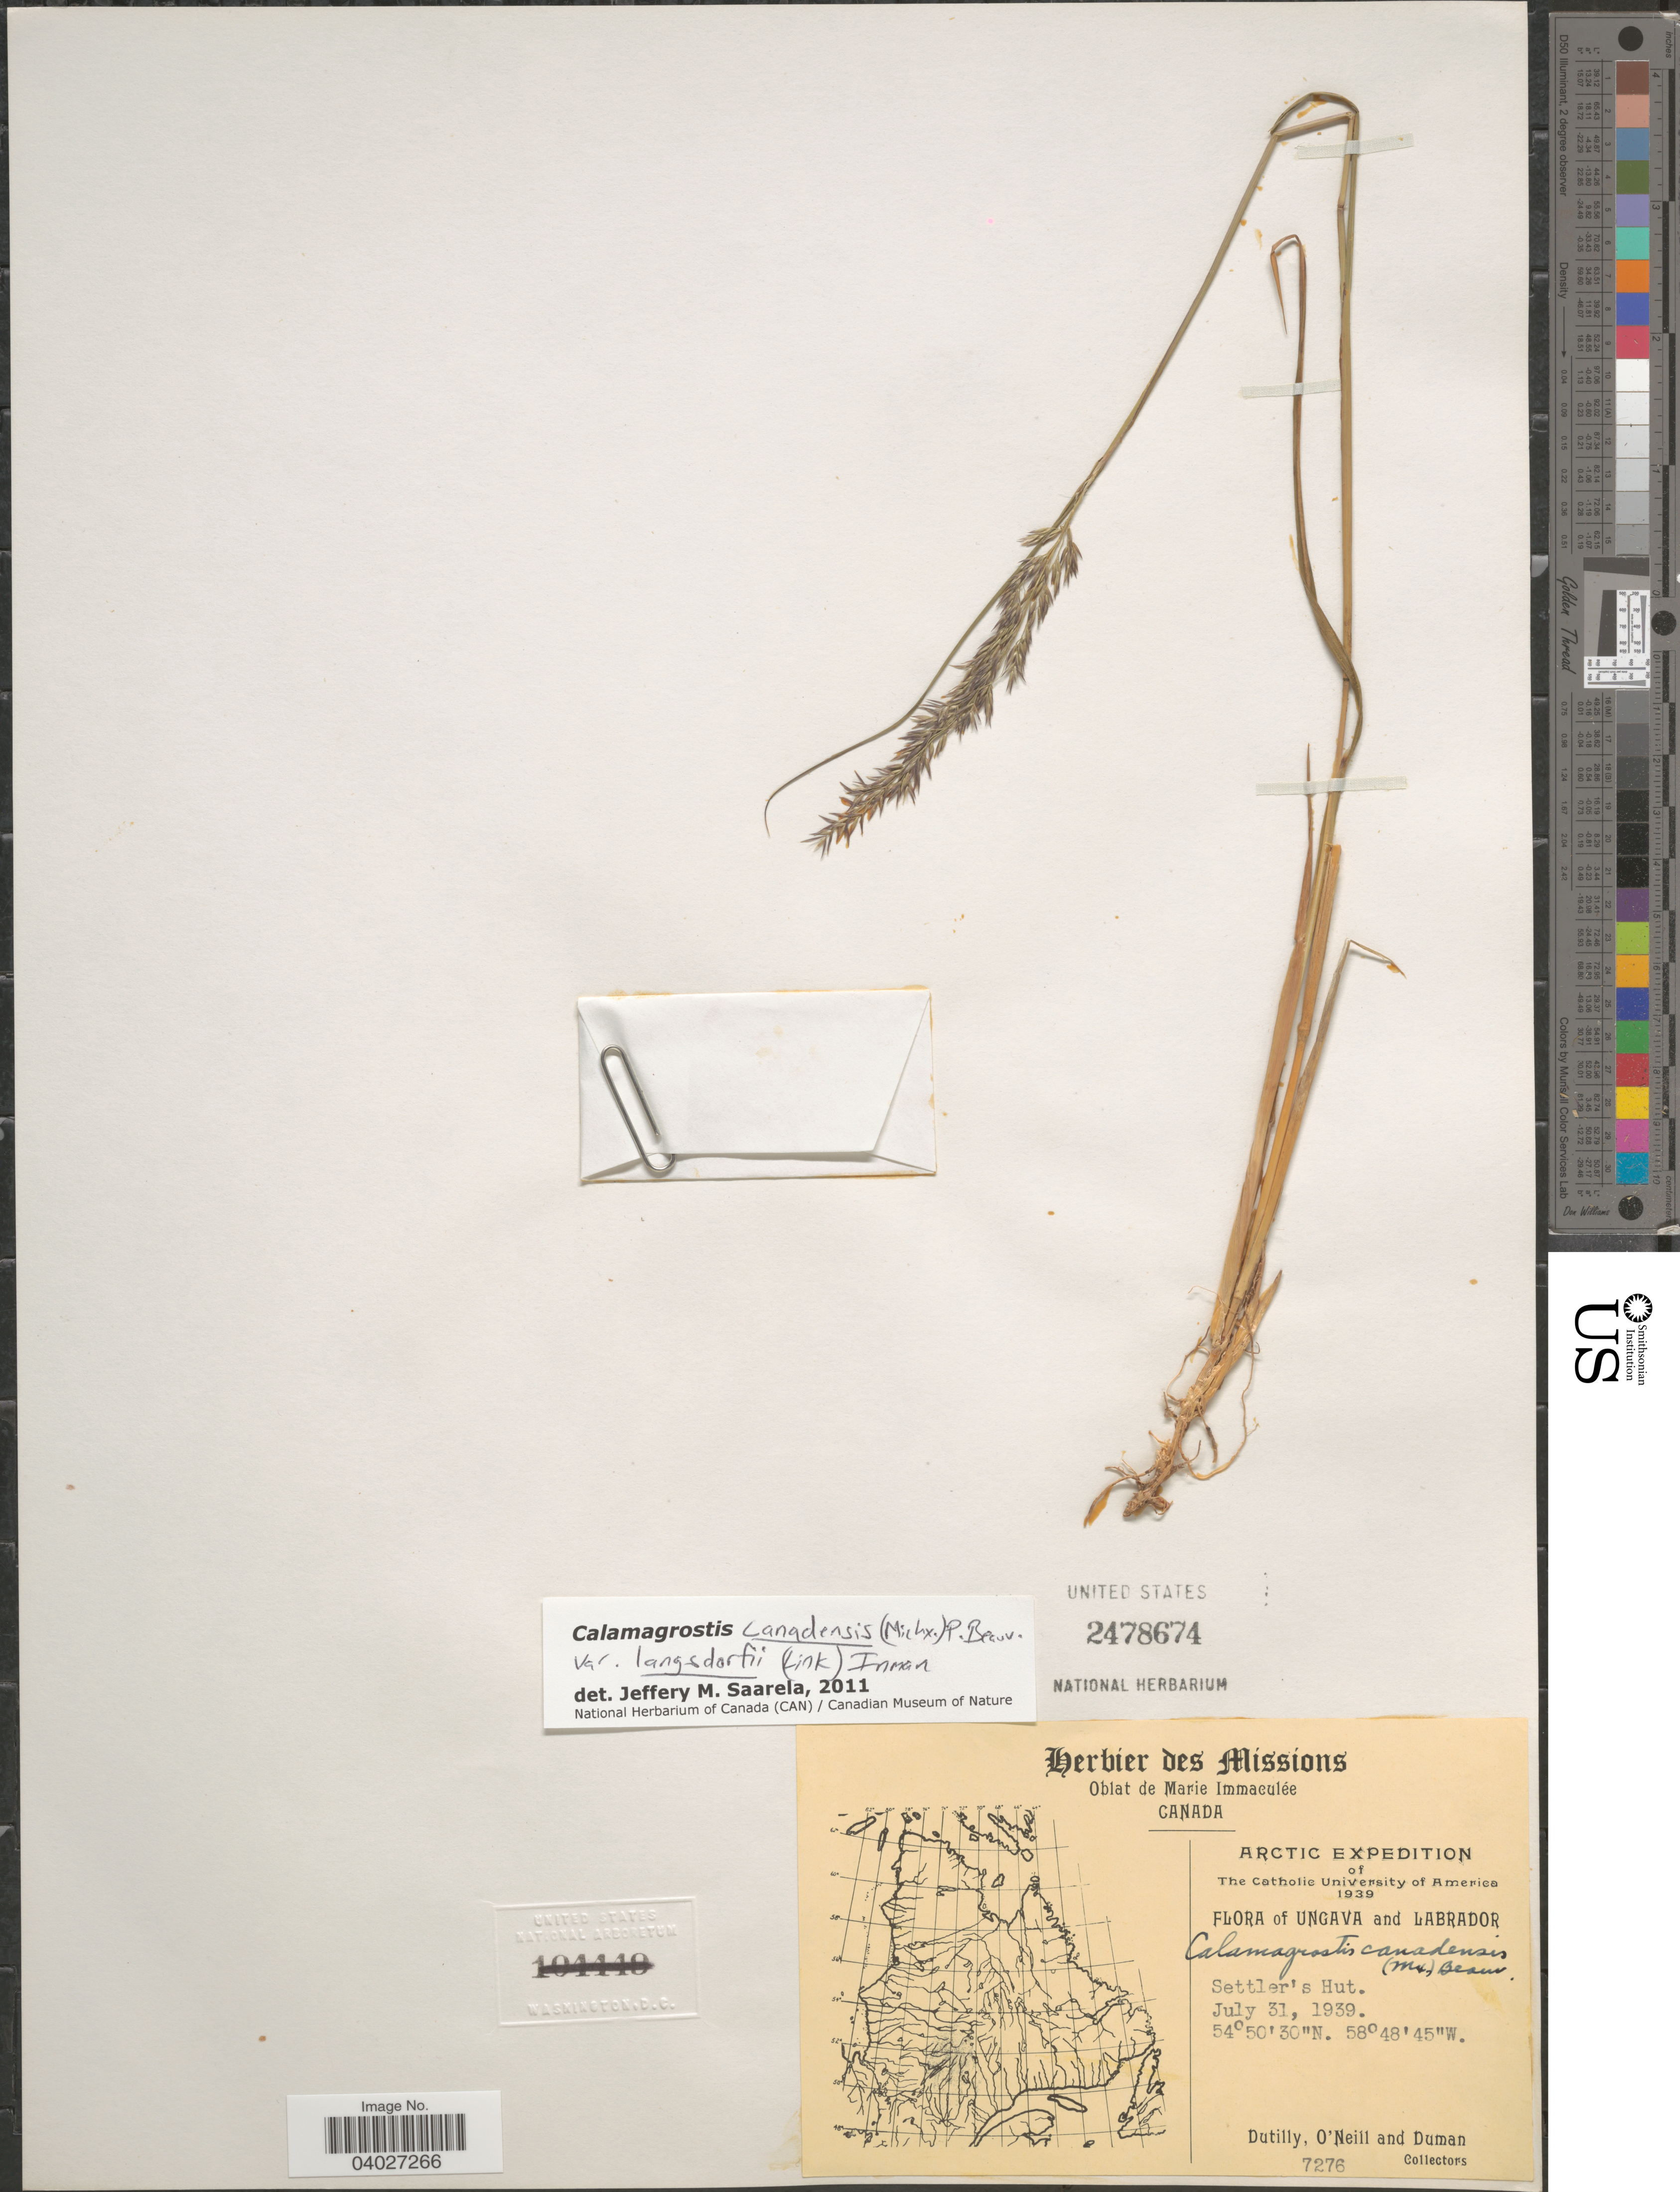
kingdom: Plantae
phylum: Tracheophyta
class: Liliopsida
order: Poales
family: Poaceae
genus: Calamagrostis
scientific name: Calamagrostis canadensis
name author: (Michx.) P. Beauv.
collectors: -. Dutilly, -. O'Neill & -. Duman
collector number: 7276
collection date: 1939-07-31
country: Canada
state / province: Newfoundland and Labrador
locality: Ungava and Labrador. Settler's Hut.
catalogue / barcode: US 2478674